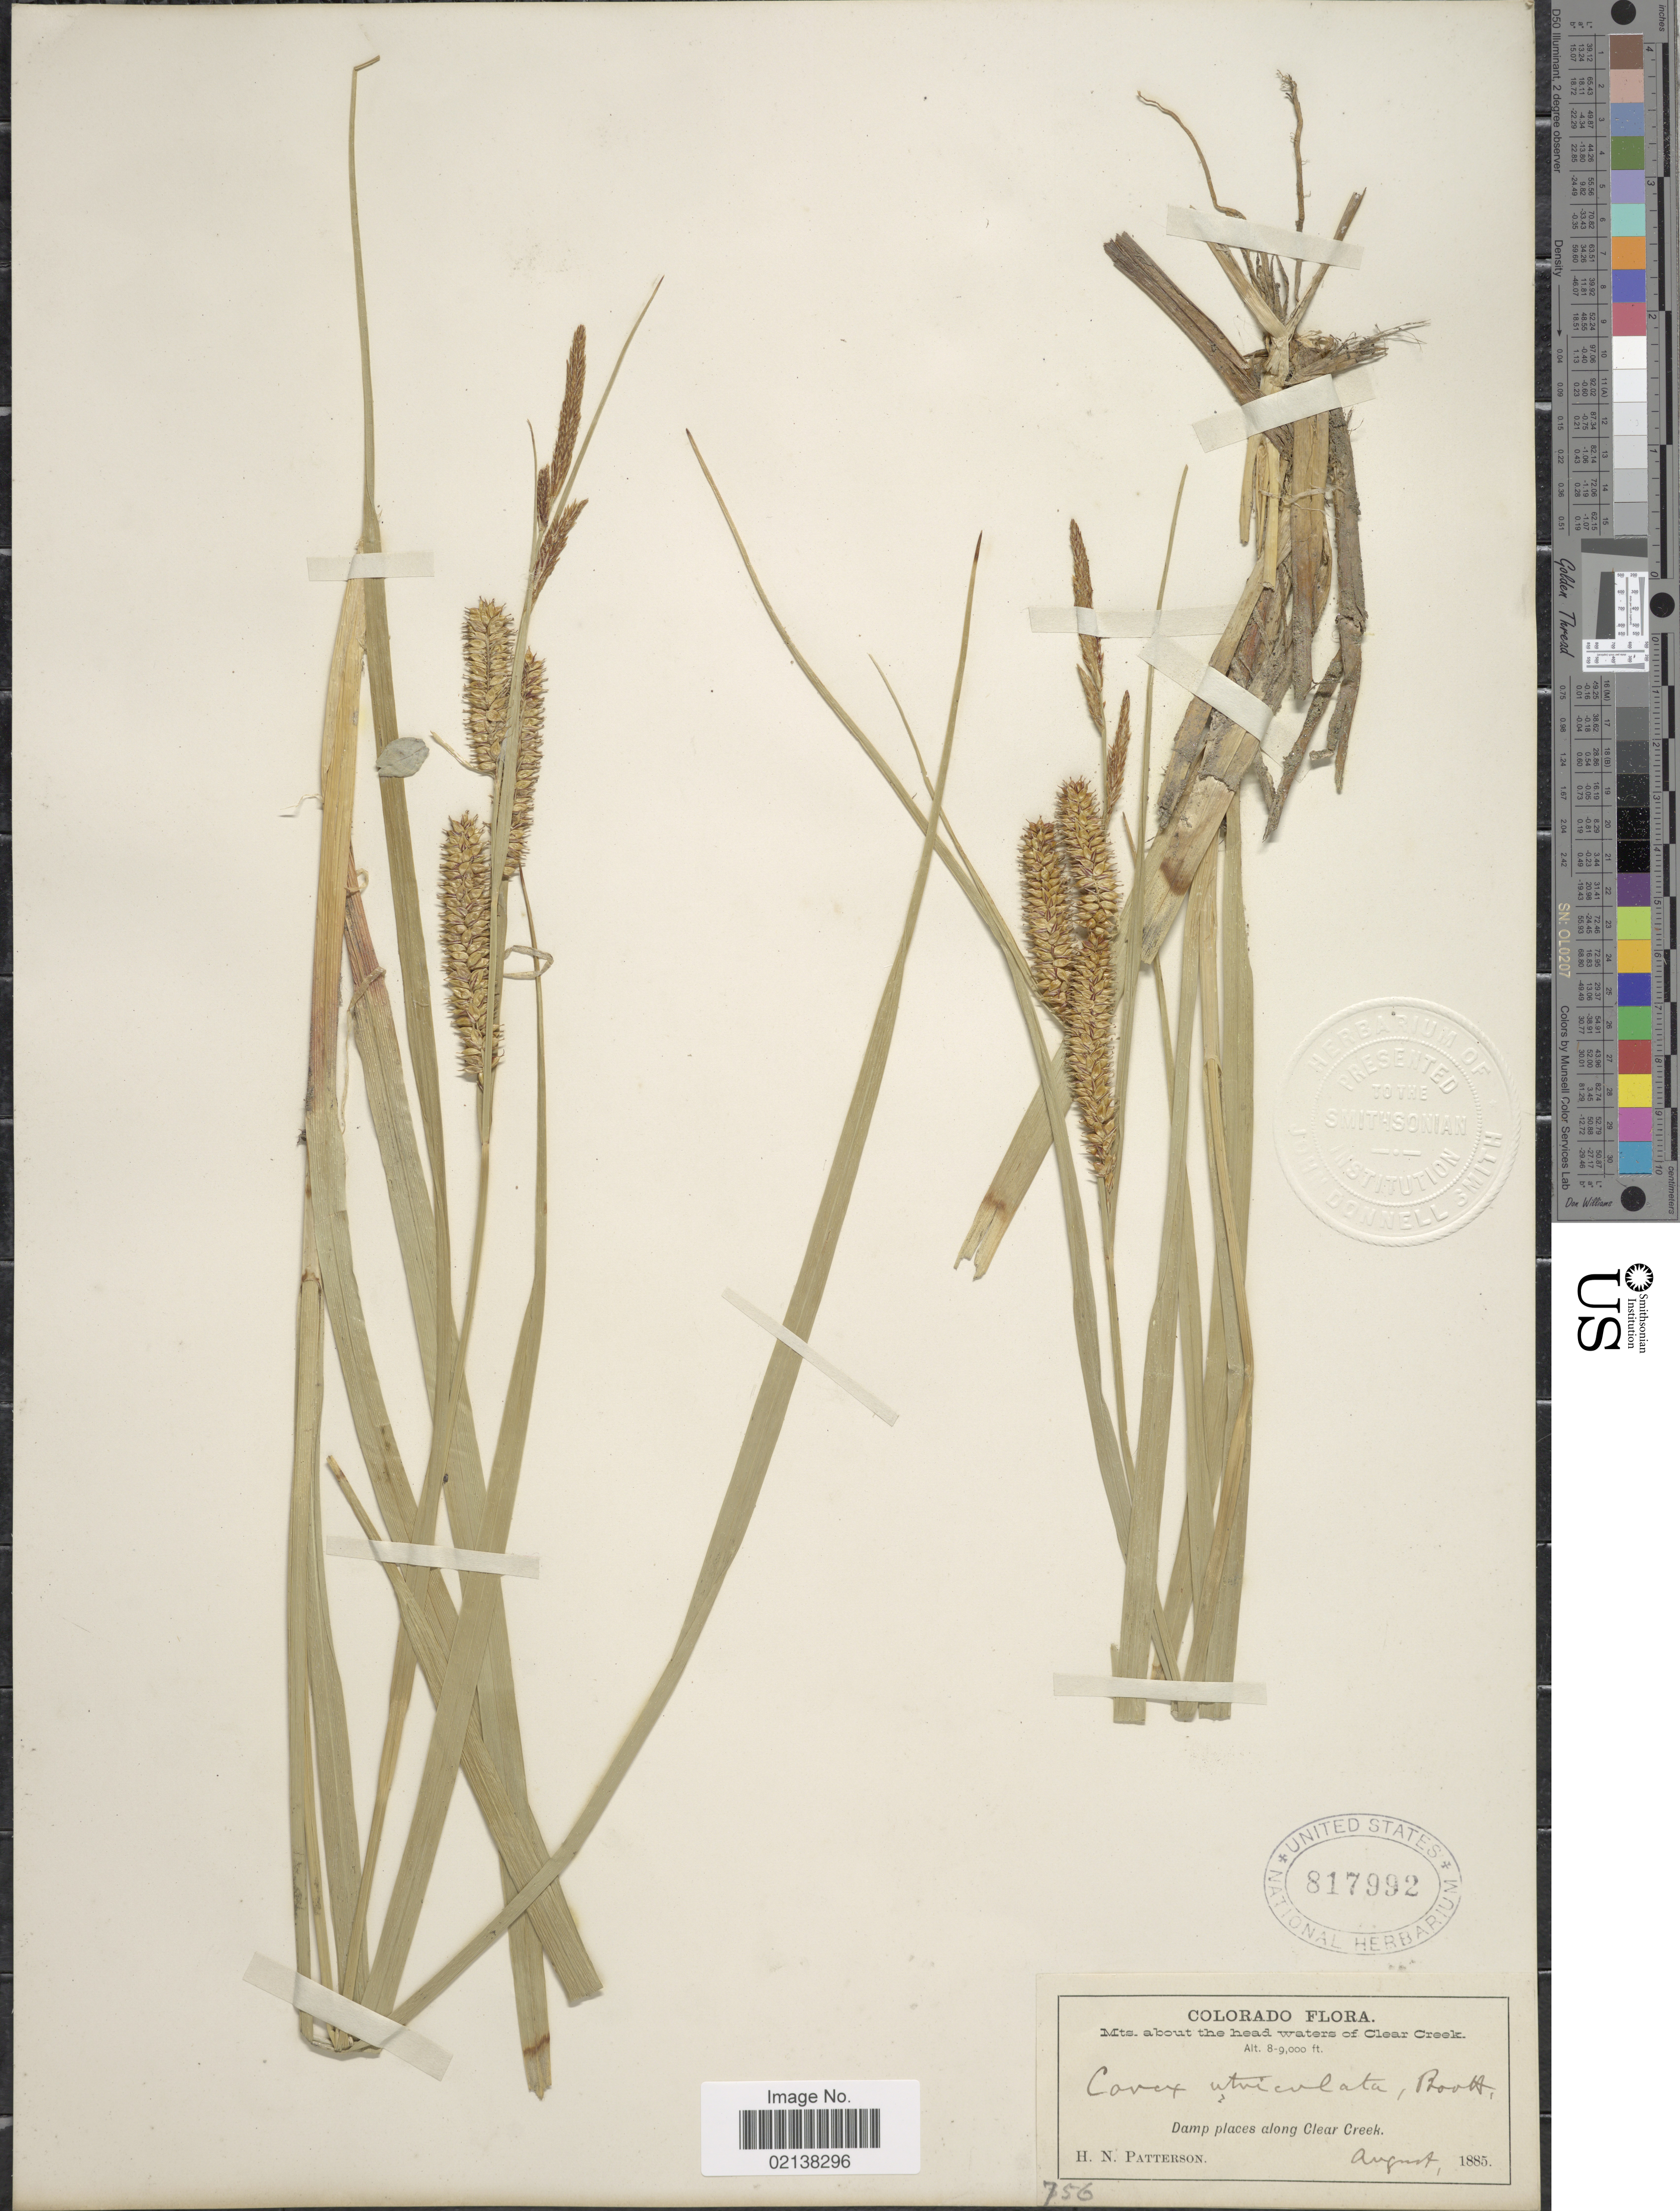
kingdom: Plantae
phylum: Tracheophyta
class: Liliopsida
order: Poales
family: Cyperaceae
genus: Carex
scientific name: Carex utriculata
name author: Boott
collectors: H. N. Patterson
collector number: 756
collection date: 1885-08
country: United States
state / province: Colorado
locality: Mts. about the head waters of Clear Creek. Damp places along Clear Creek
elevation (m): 2438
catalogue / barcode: US 817992